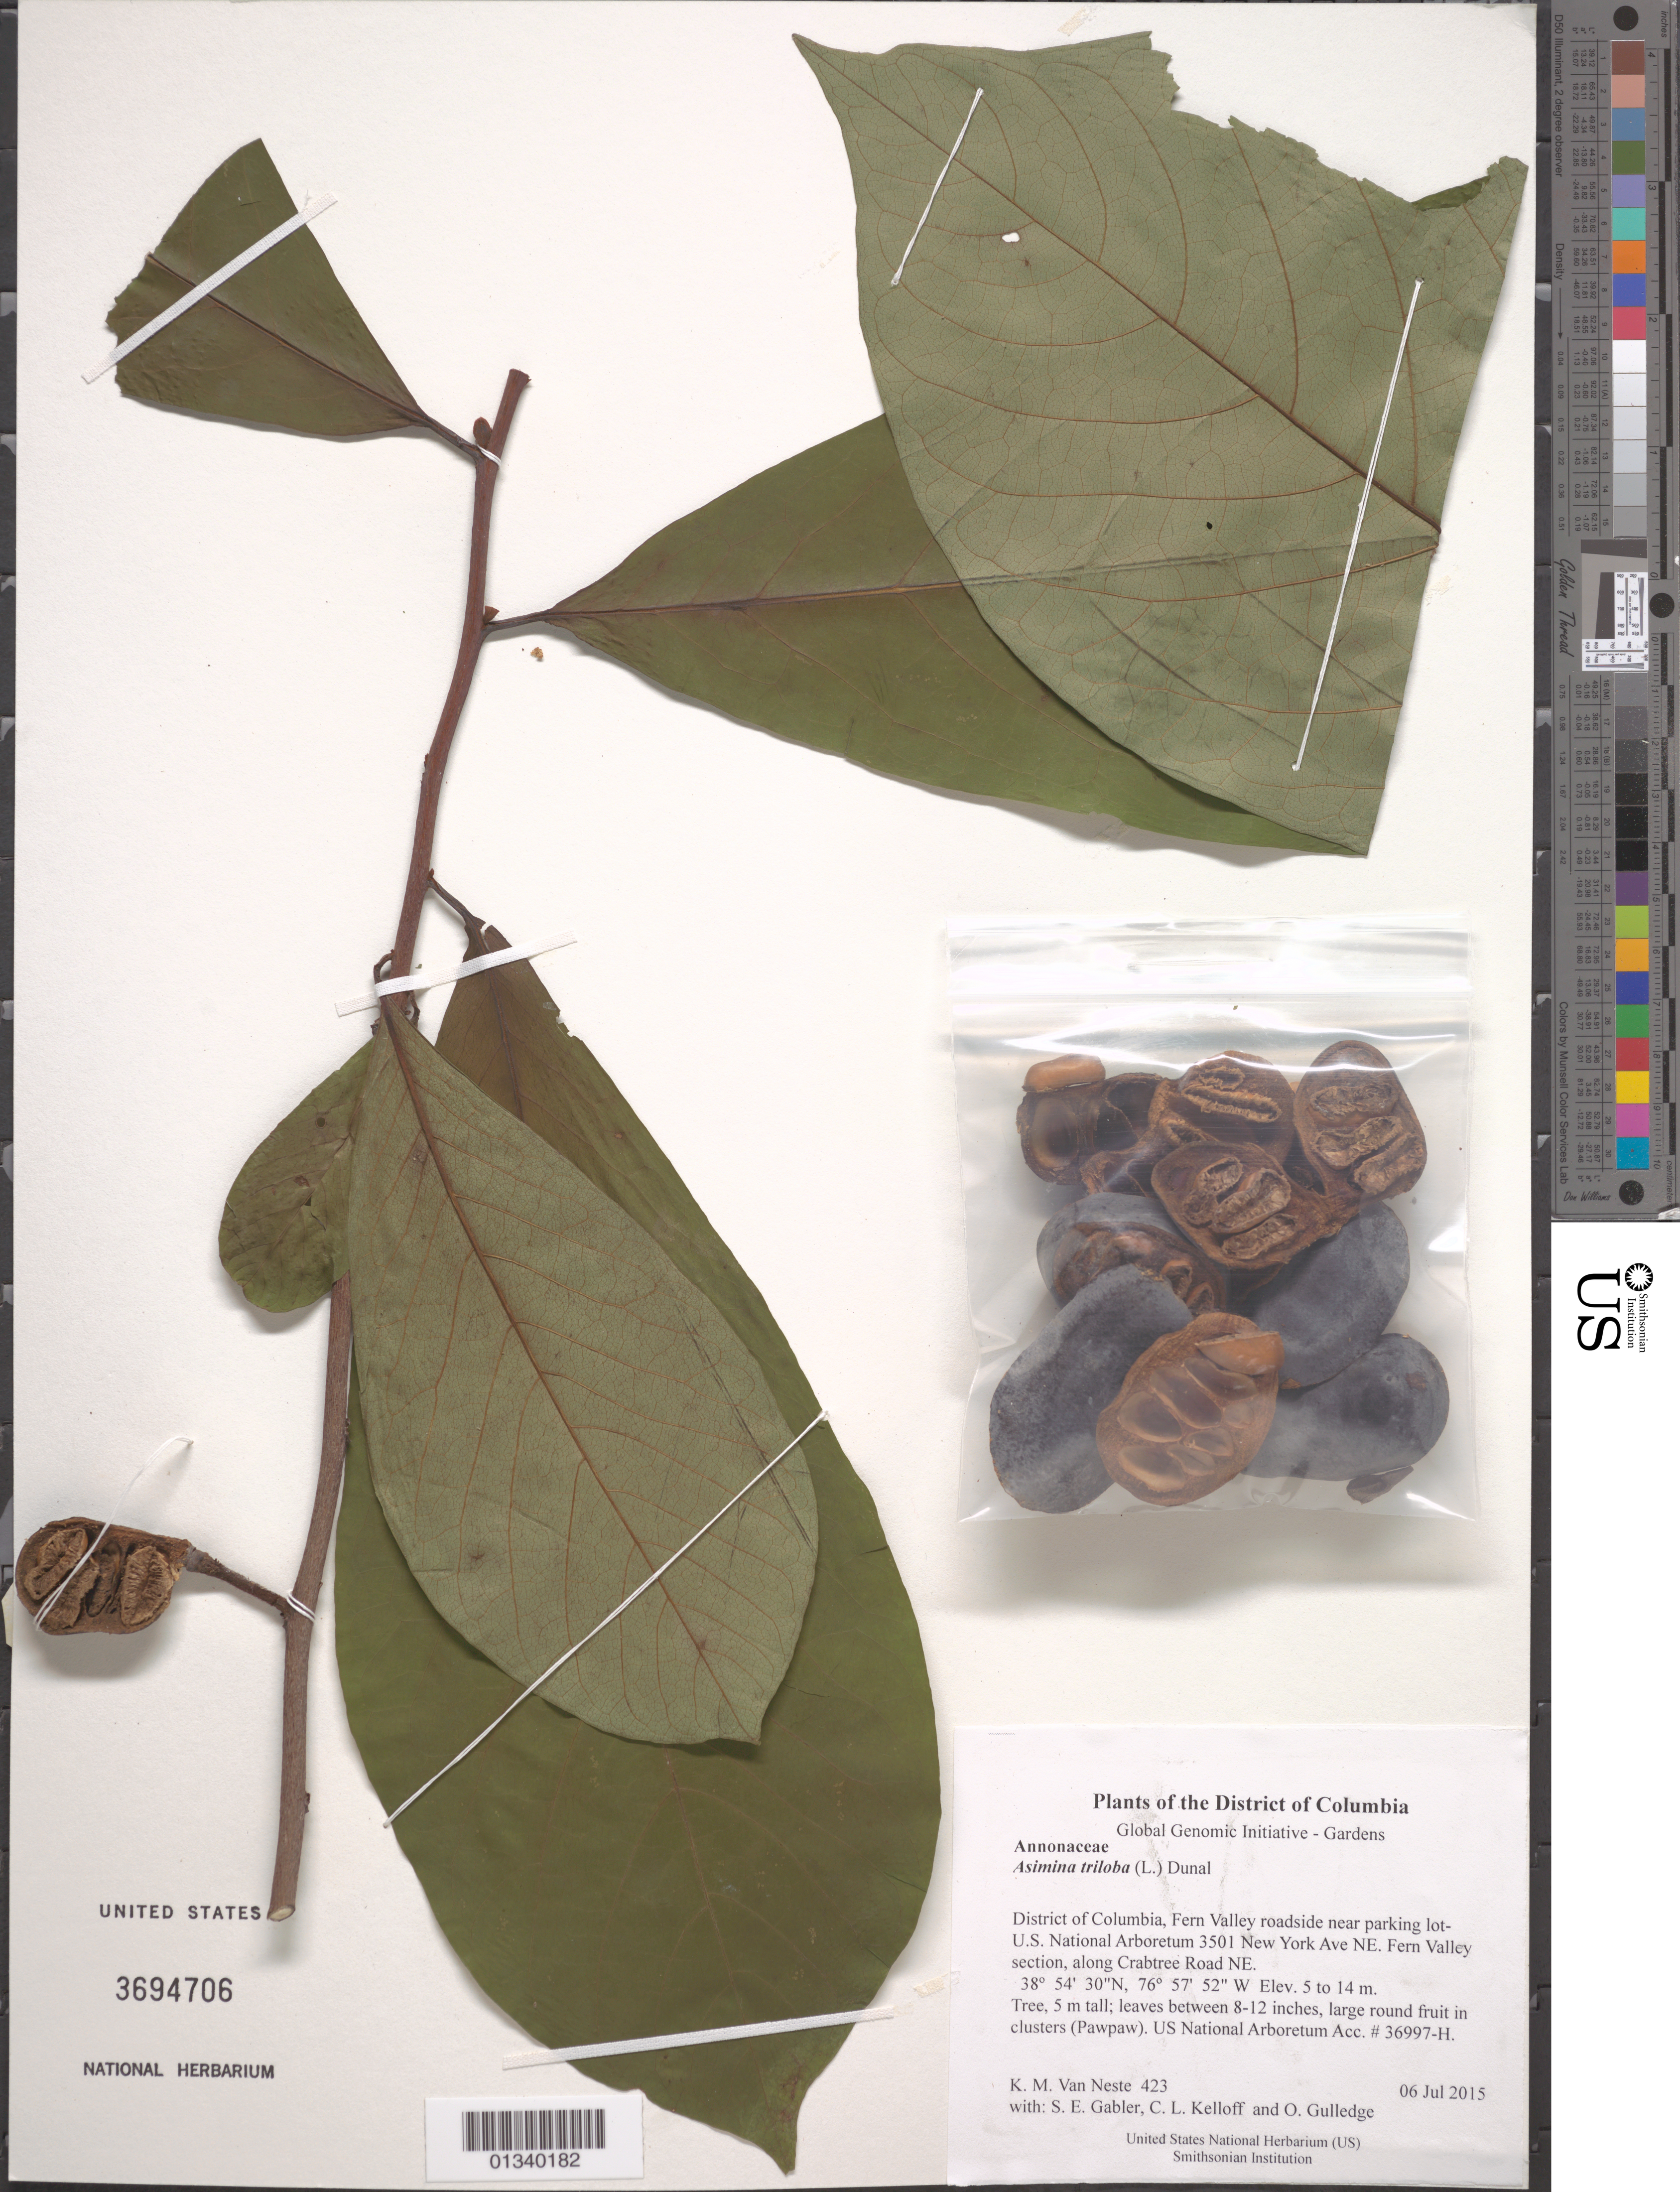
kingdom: Plantae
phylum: Tracheophyta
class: Magnoliopsida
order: Magnoliales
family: Annonaceae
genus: Asimina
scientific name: Asimina triloba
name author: (L.) Dunal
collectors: K. M. Van Neste, S. E. Gabler, C. L. Kelloff & O. Gulledge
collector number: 423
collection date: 2015-07-06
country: United States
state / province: District of Columbia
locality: Fern Valley roadside near parking lot- U.S. National Arboretum 3501 New York Ave NE. Fern Valley section, along Crabtree Road NE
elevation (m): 5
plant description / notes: Asimina triloba NATIONAL ARBORETUM PROVENANCE INFO: USNA ACCESSION: 36997 RECEIVED: Asimina trilobaseed3/25/1975 PROVENANCE CODE: U FULL PROVENANCE: uncertain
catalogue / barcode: US 3694706